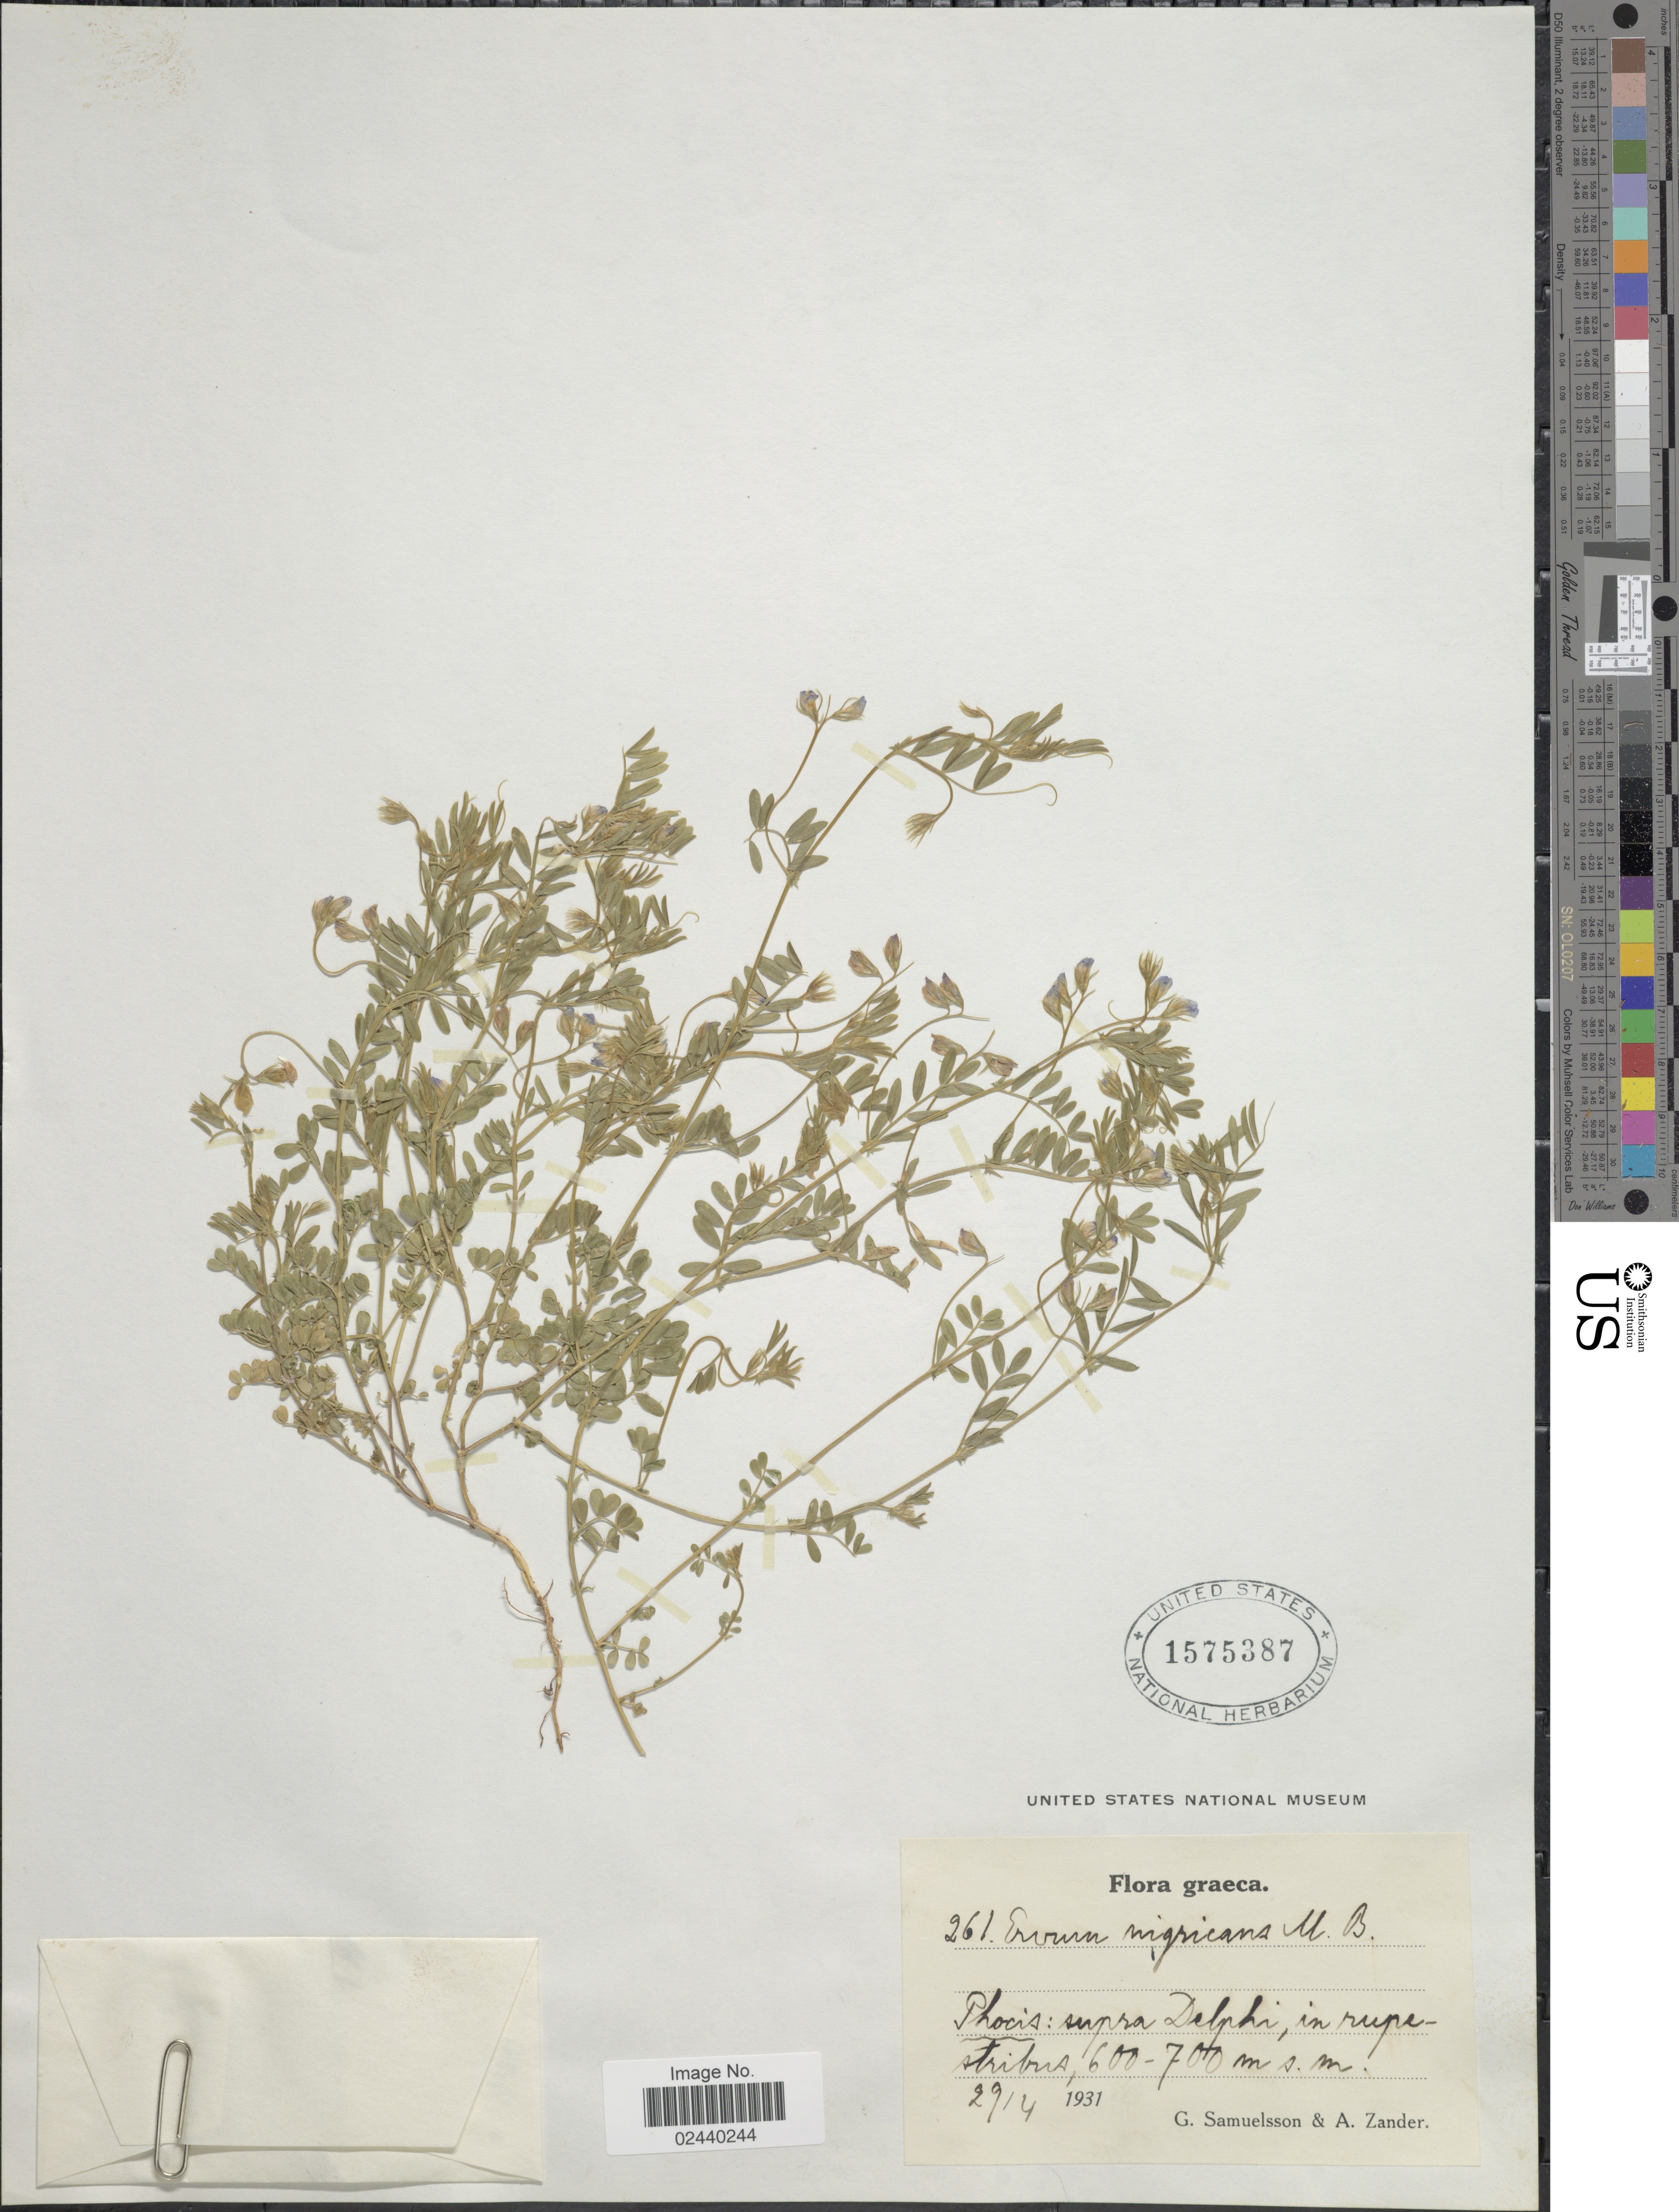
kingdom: Plantae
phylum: Tracheophyta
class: Magnoliopsida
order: Fabales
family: Fabaceae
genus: Vicia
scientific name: Vicia lentoides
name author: (Ten.) Coss. & Germ.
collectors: G. Samuelsson & A. Zander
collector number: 261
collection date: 1931-04-27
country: Greece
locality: Graeca, Phocis: supra Delphi, in rupestribus.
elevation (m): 600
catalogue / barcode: US 1575387